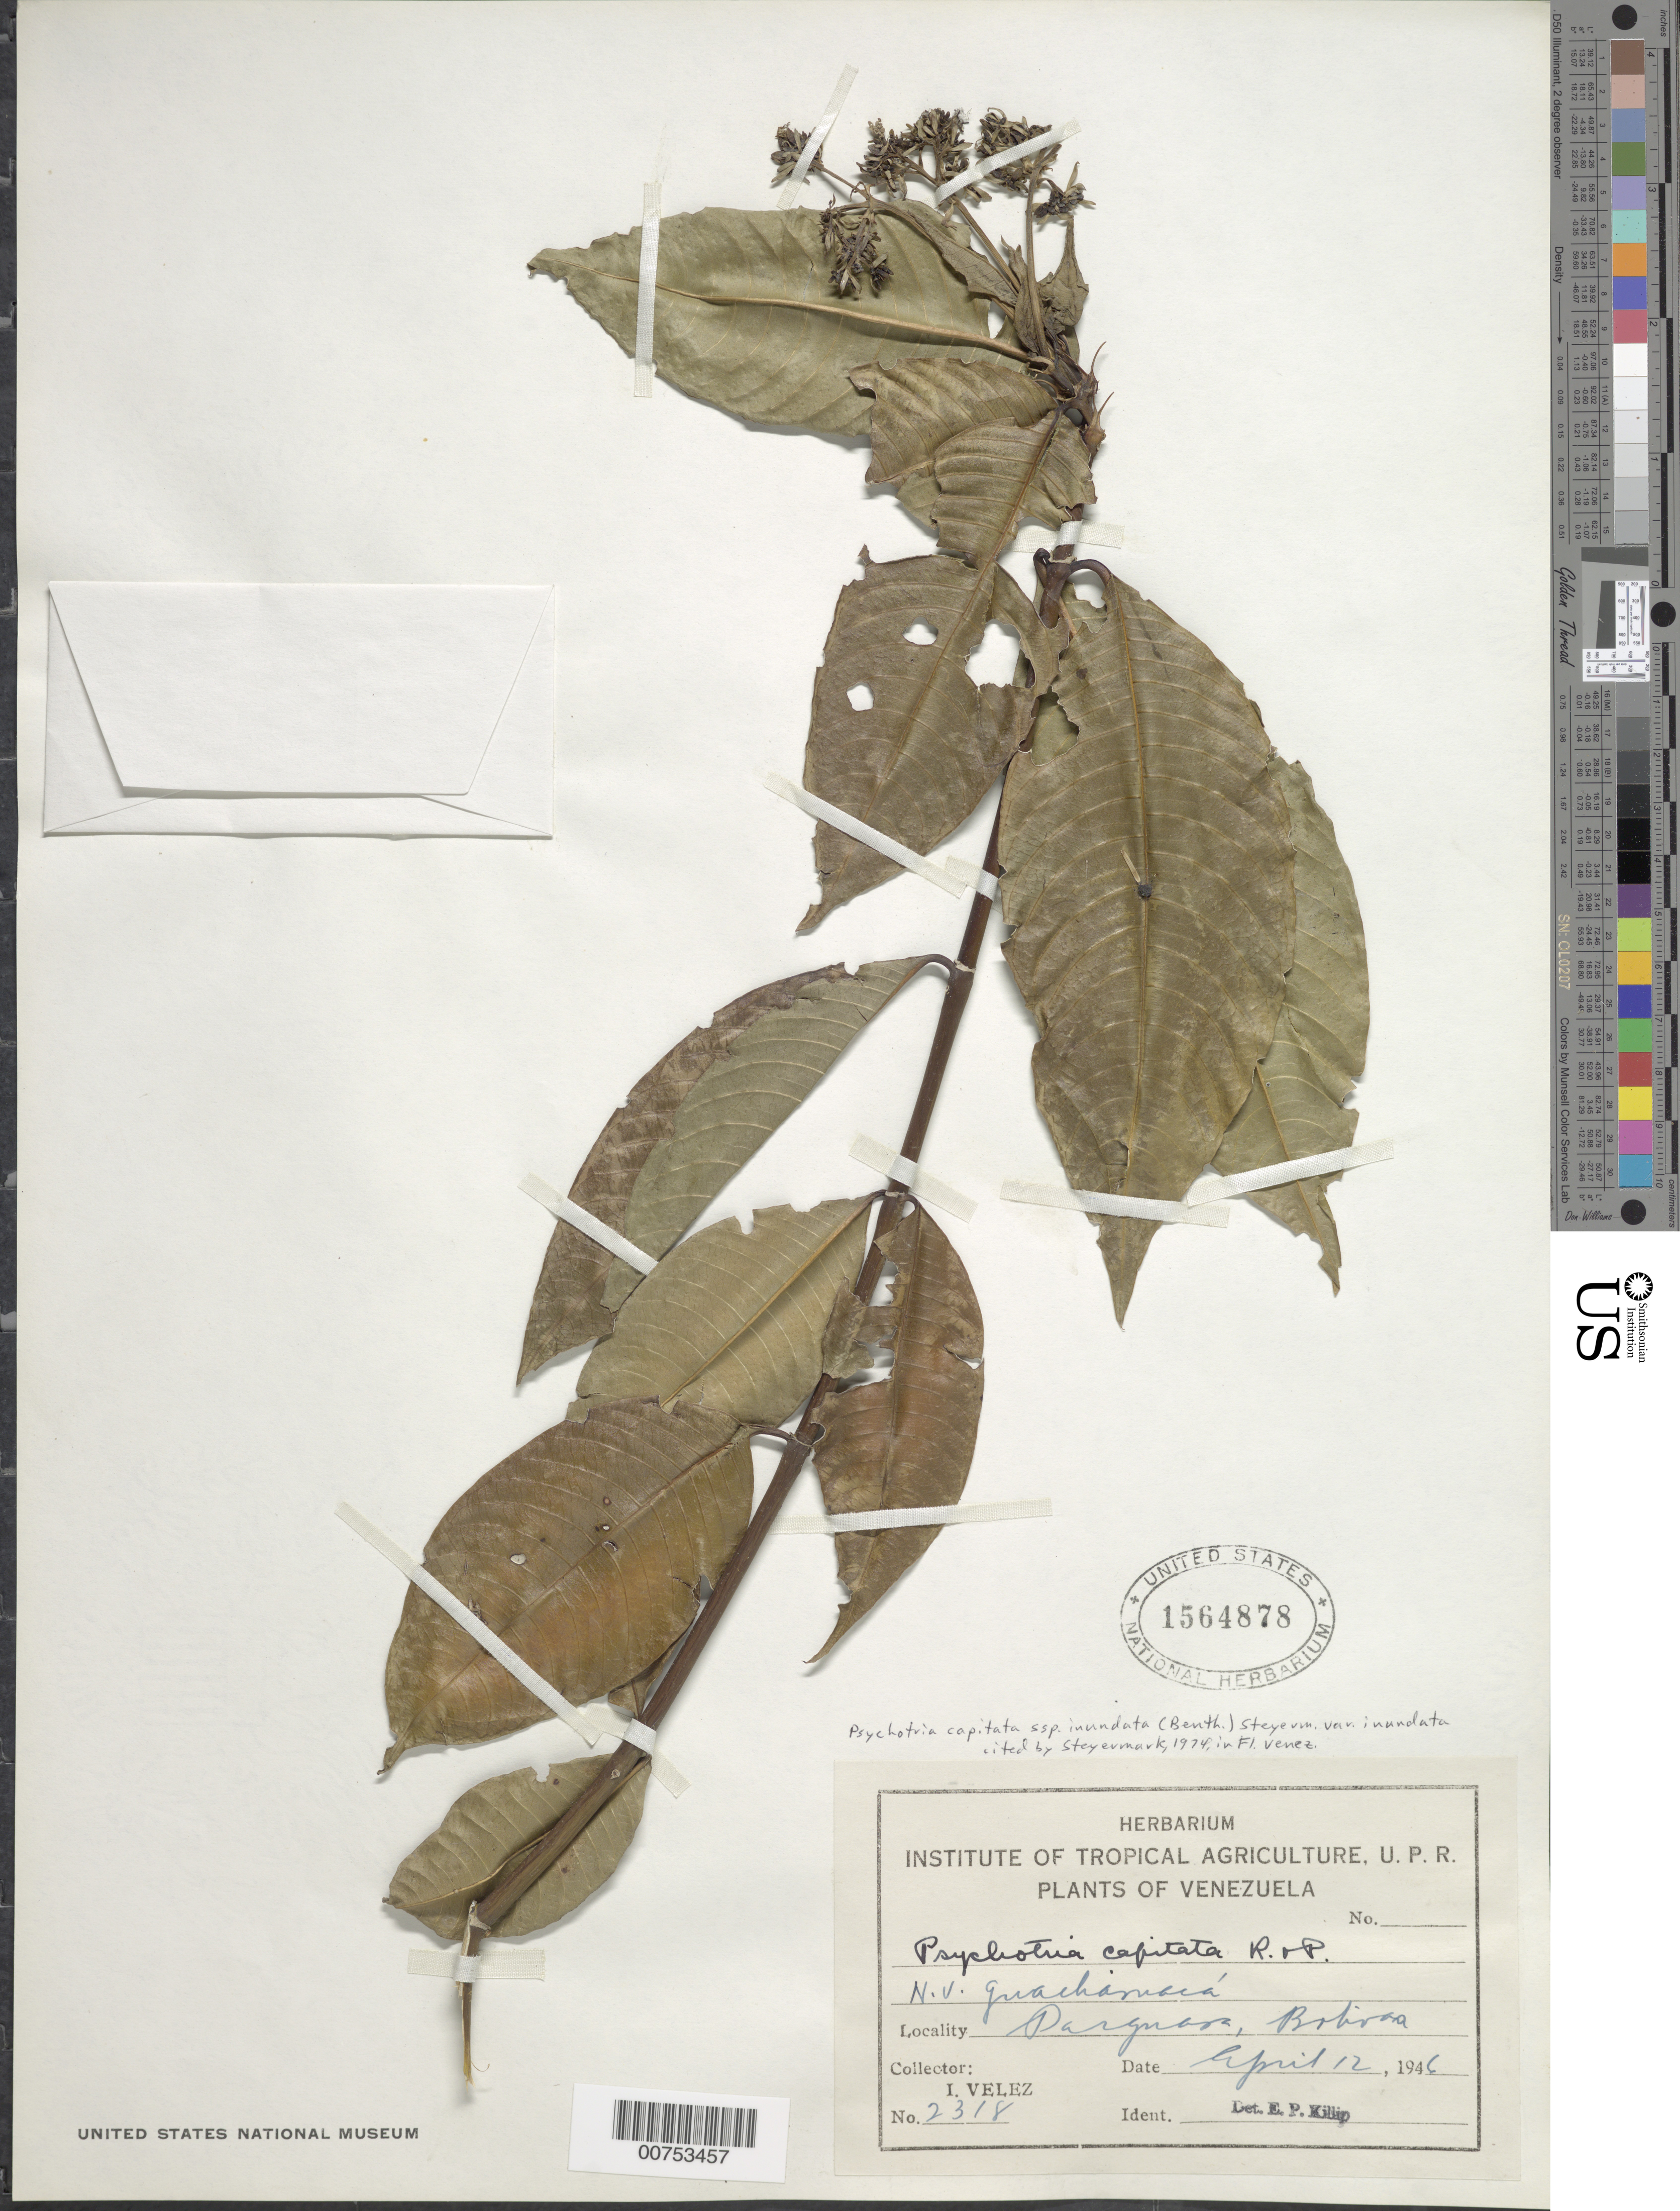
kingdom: Plantae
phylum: Tracheophyta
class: Magnoliopsida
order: Gentianales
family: Rubiaceae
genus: Psychotria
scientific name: Psychotria capitata var. inundata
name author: (Benth.) Steyerm.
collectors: I. Velez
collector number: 2318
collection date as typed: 12-Apr-46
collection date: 1946-04-12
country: Venezuela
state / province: Bolívar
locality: Parguasa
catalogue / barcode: US 1564878